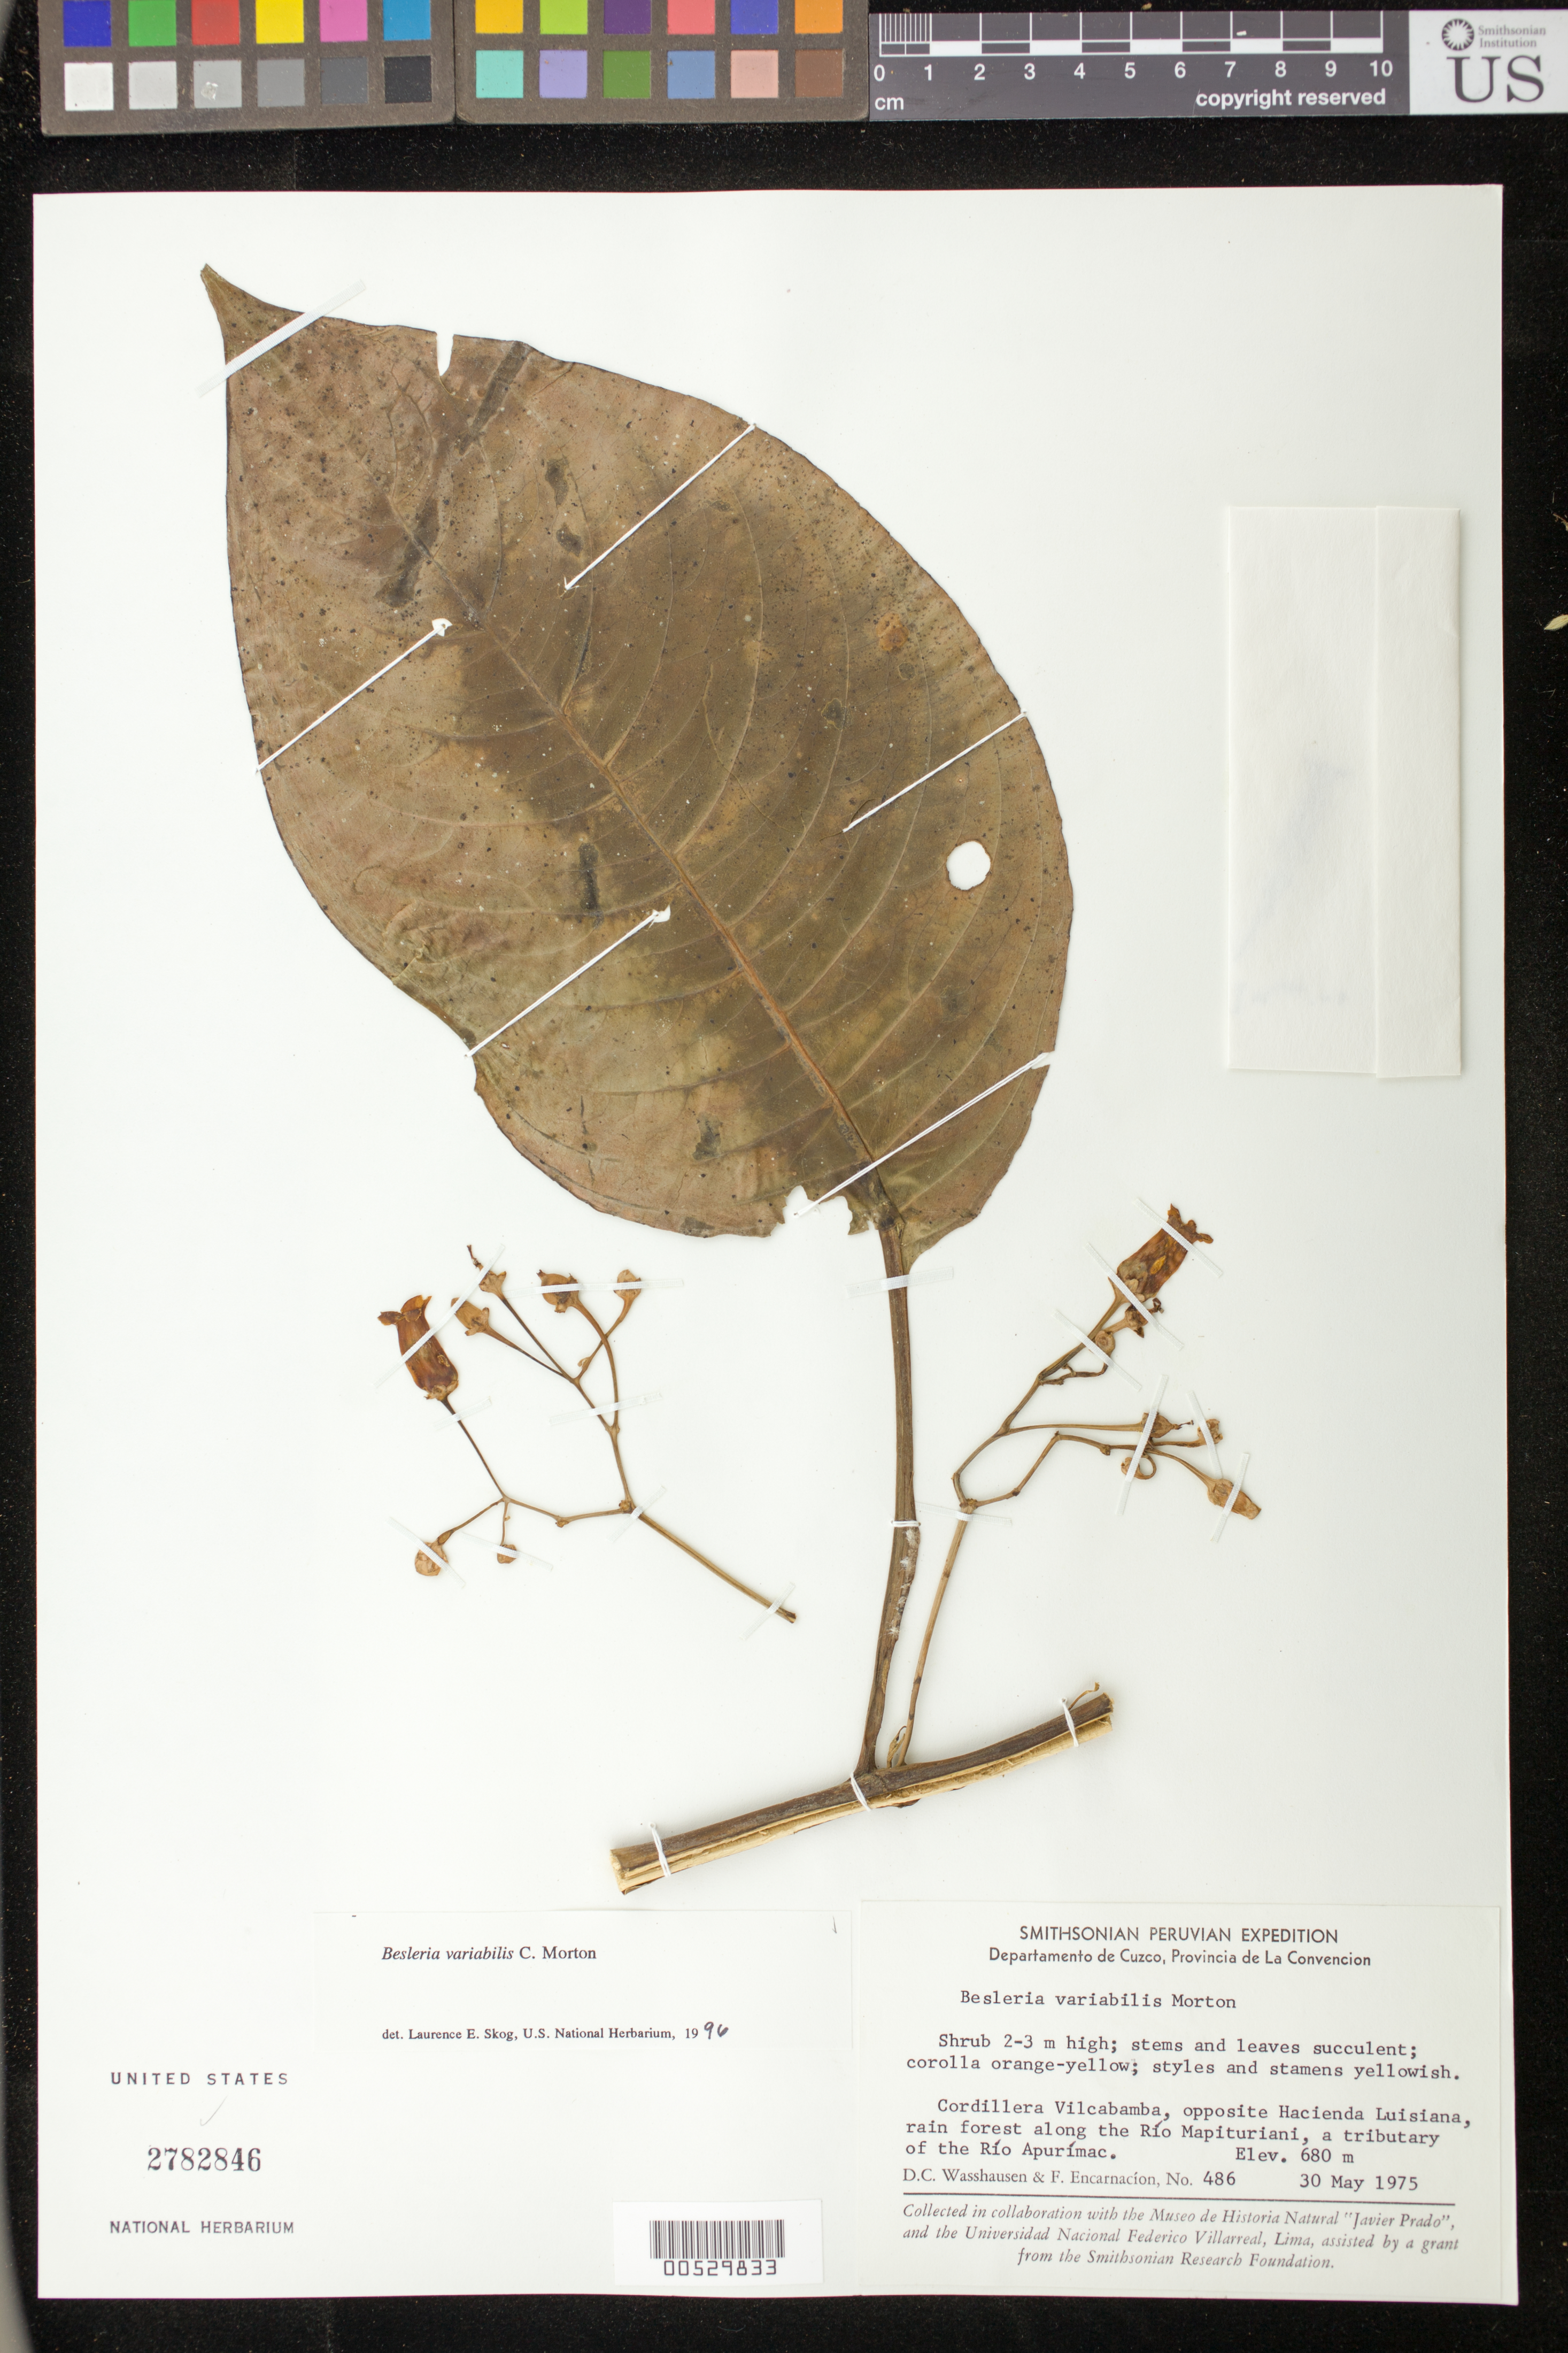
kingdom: Plantae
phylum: Tracheophyta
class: Magnoliopsida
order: Lamiales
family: Gesneriaceae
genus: Besleria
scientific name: Besleria variabilis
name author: C.V. Morton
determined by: Skog, Laurence E.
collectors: D. C. Wasshausen & F. Encarnación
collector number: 486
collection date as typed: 30 May 1975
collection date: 1975-05-30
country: Peru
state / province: Cusco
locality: Prov. La Convencion; Cordillera Vilcabamba, opposite Hacienda Luisiana, along the Río Mapituriani, a tributary of the Río Apurímac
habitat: Rain forest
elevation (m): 680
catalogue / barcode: US 2782846